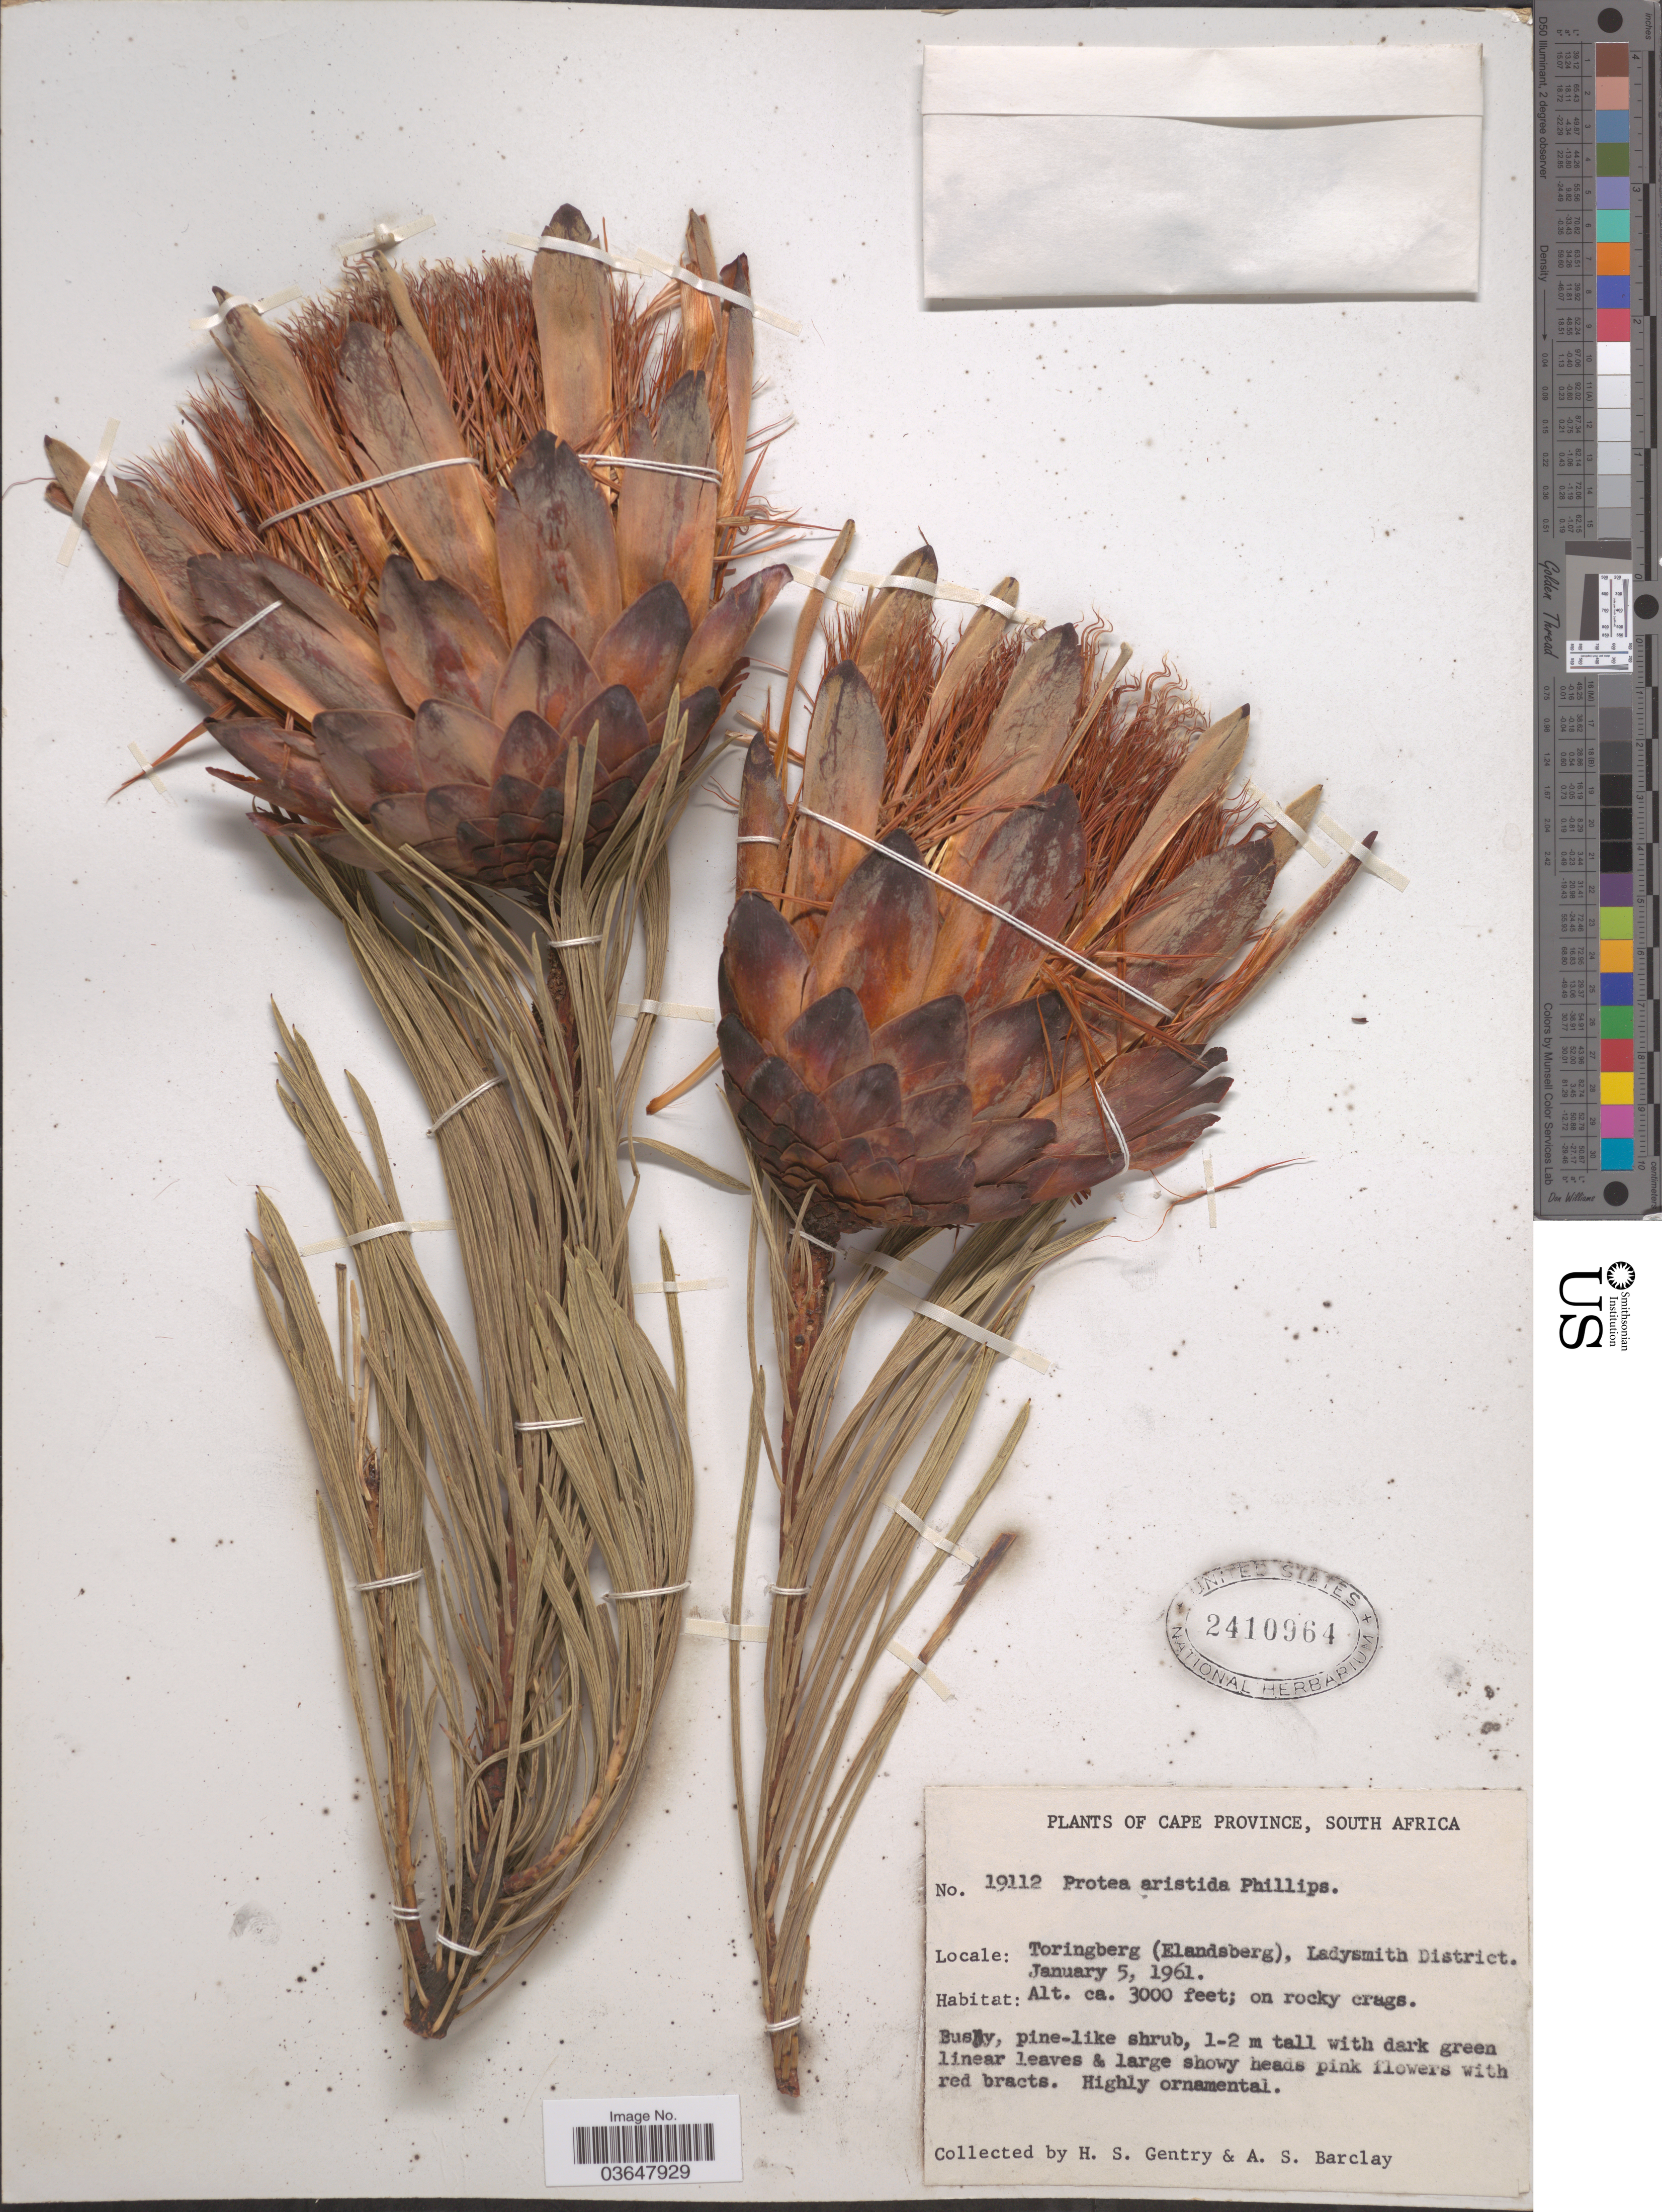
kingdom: Plantae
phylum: Tracheophyta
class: Magnoliopsida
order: Proteales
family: Proteaceae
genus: Protea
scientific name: Protea aristata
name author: Phillips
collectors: H. S. Gentry & A. S. Barclay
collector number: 19112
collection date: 1961-01-05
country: South Africa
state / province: Western Cape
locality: Toringberg (Elandsberg), Ladysmith District.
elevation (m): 914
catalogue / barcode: US 2410964